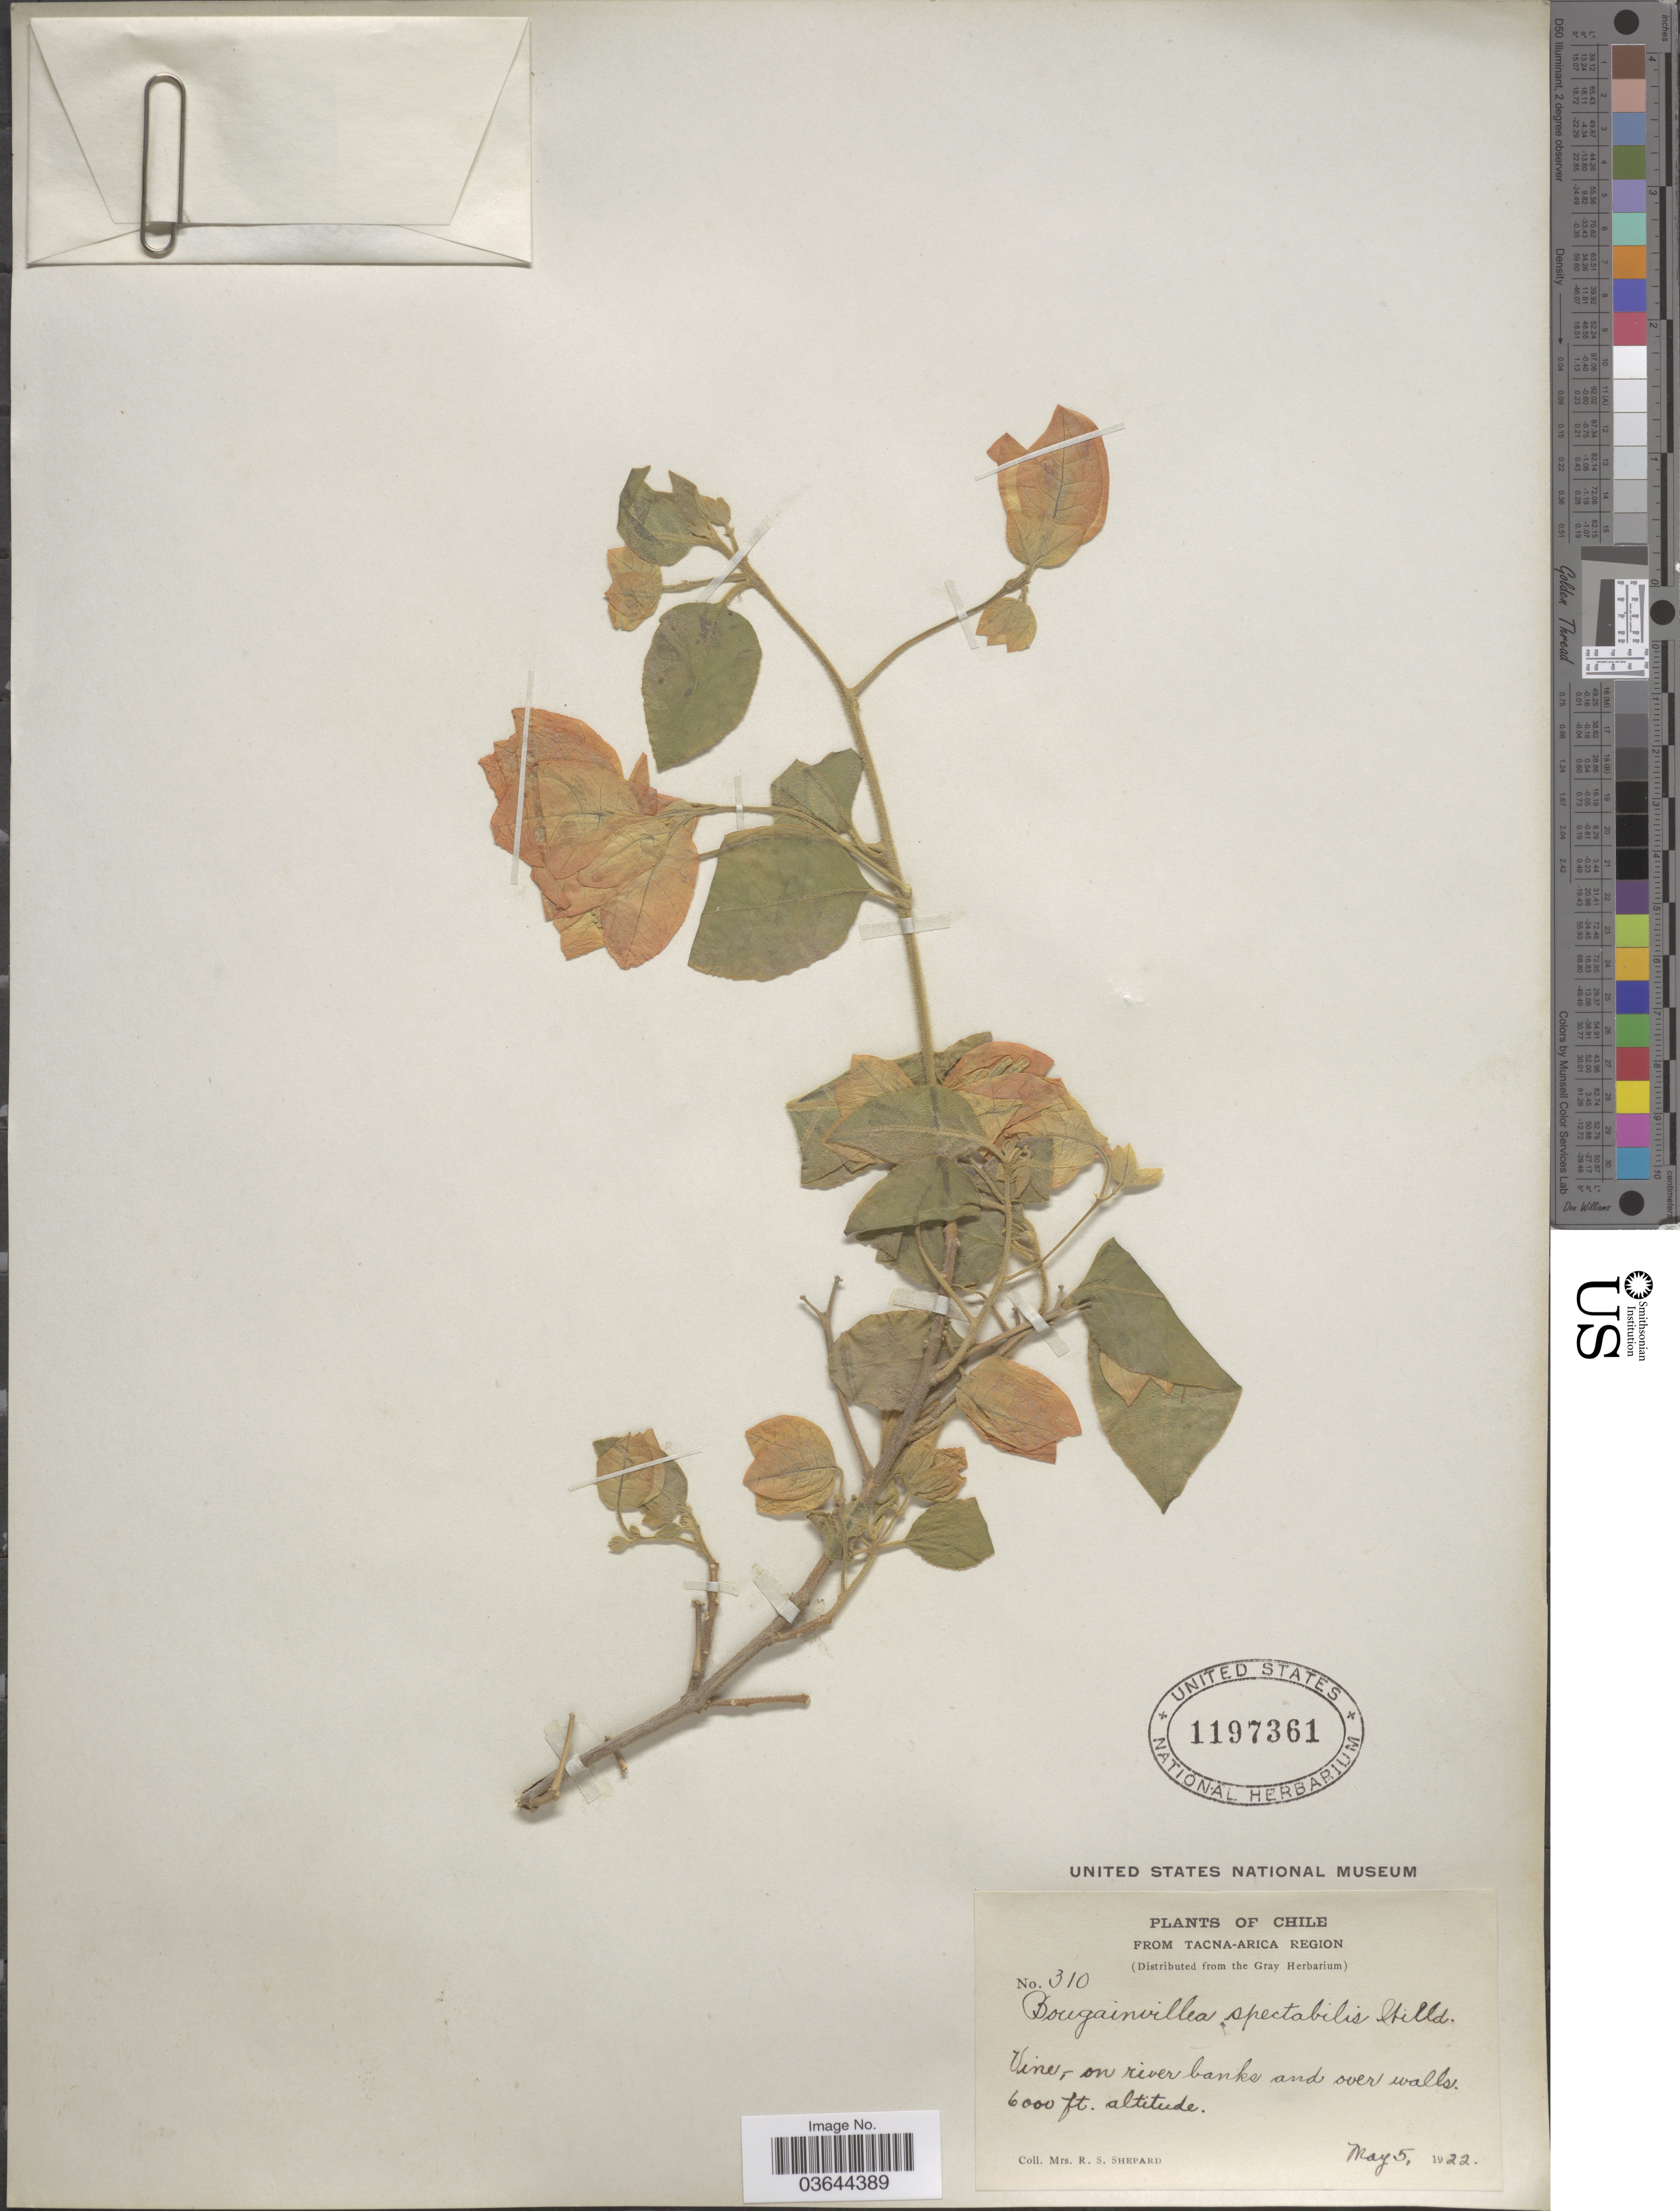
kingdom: Plantae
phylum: Tracheophyta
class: Magnoliopsida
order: Caryophyllales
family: Nyctaginaceae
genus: Bougainvillea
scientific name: Bougainvillea spectabilis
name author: Willd.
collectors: R. Shepard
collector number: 310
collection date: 1922-05-05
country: Chile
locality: From Tacna-Arica Region. Vine,- on river banks and over walls.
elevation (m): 1829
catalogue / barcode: US 1197361